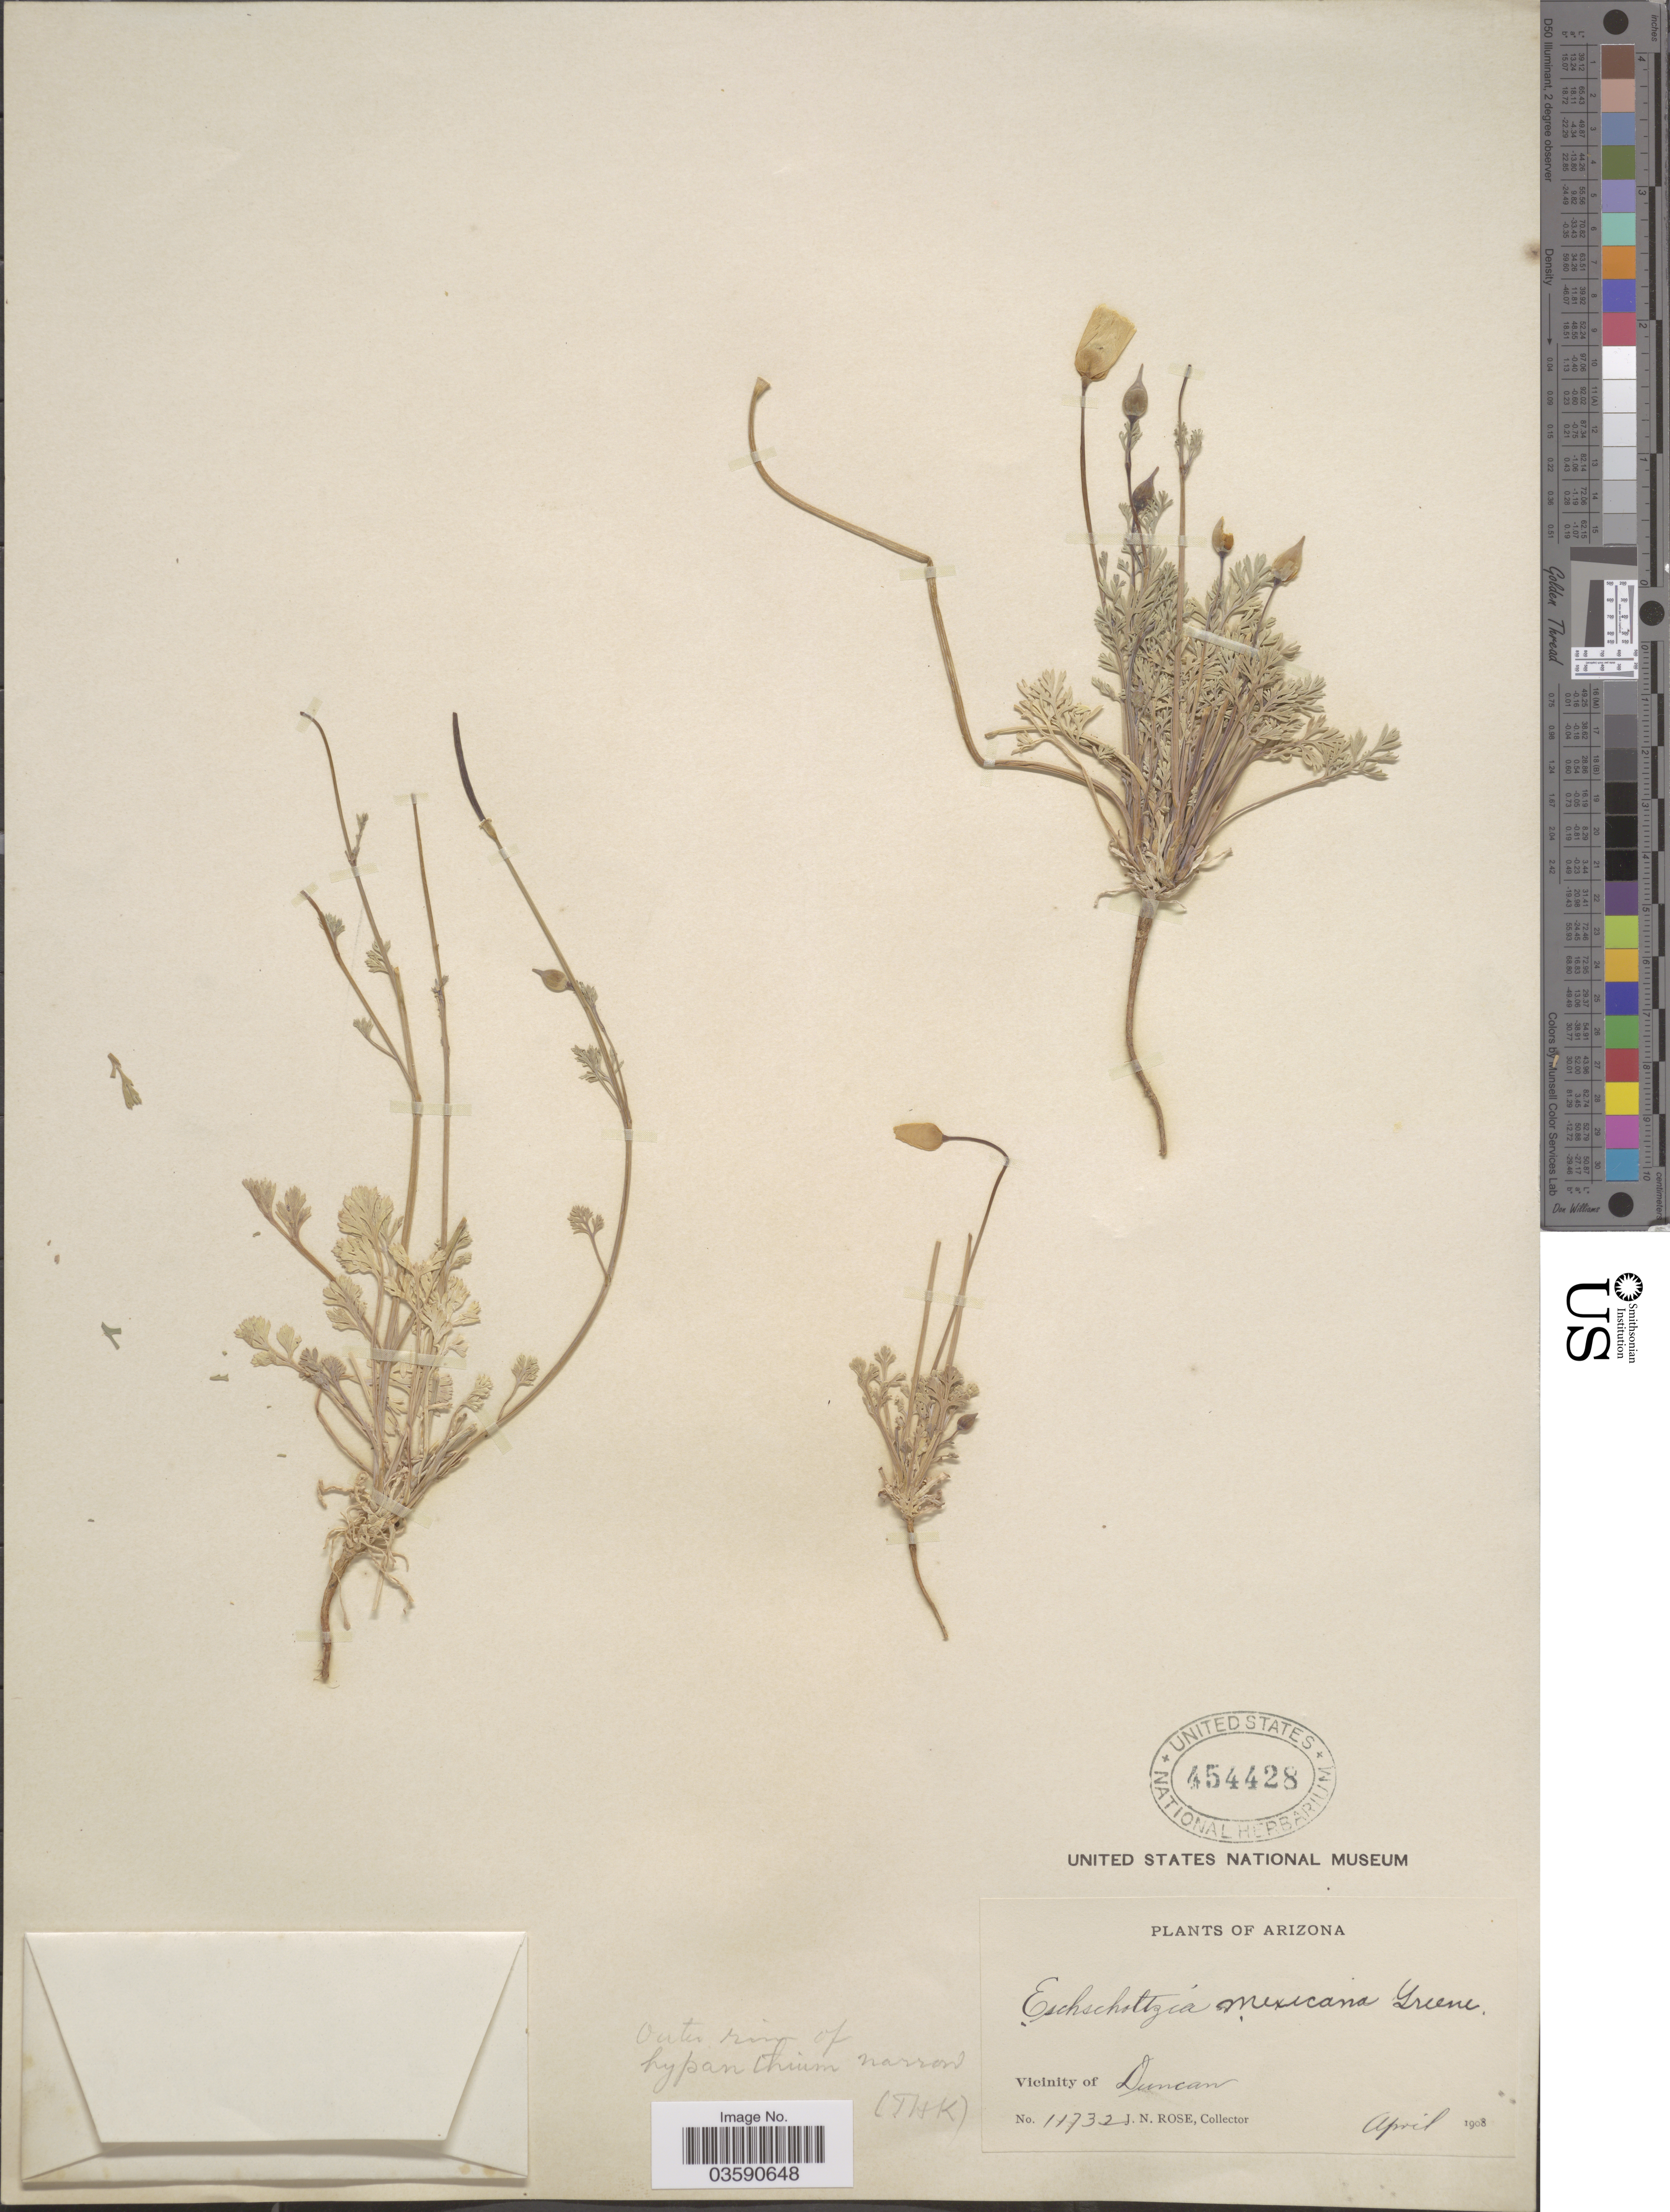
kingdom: Plantae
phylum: Tracheophyta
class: Magnoliopsida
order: Ranunculales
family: Papaveraceae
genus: Eschscholzia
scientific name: Eschscholzia mexicana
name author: Greene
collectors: J. N. Rose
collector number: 11732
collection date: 1908-04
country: United States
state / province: Arizona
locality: Vicinity of Duncan.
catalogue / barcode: US 454428